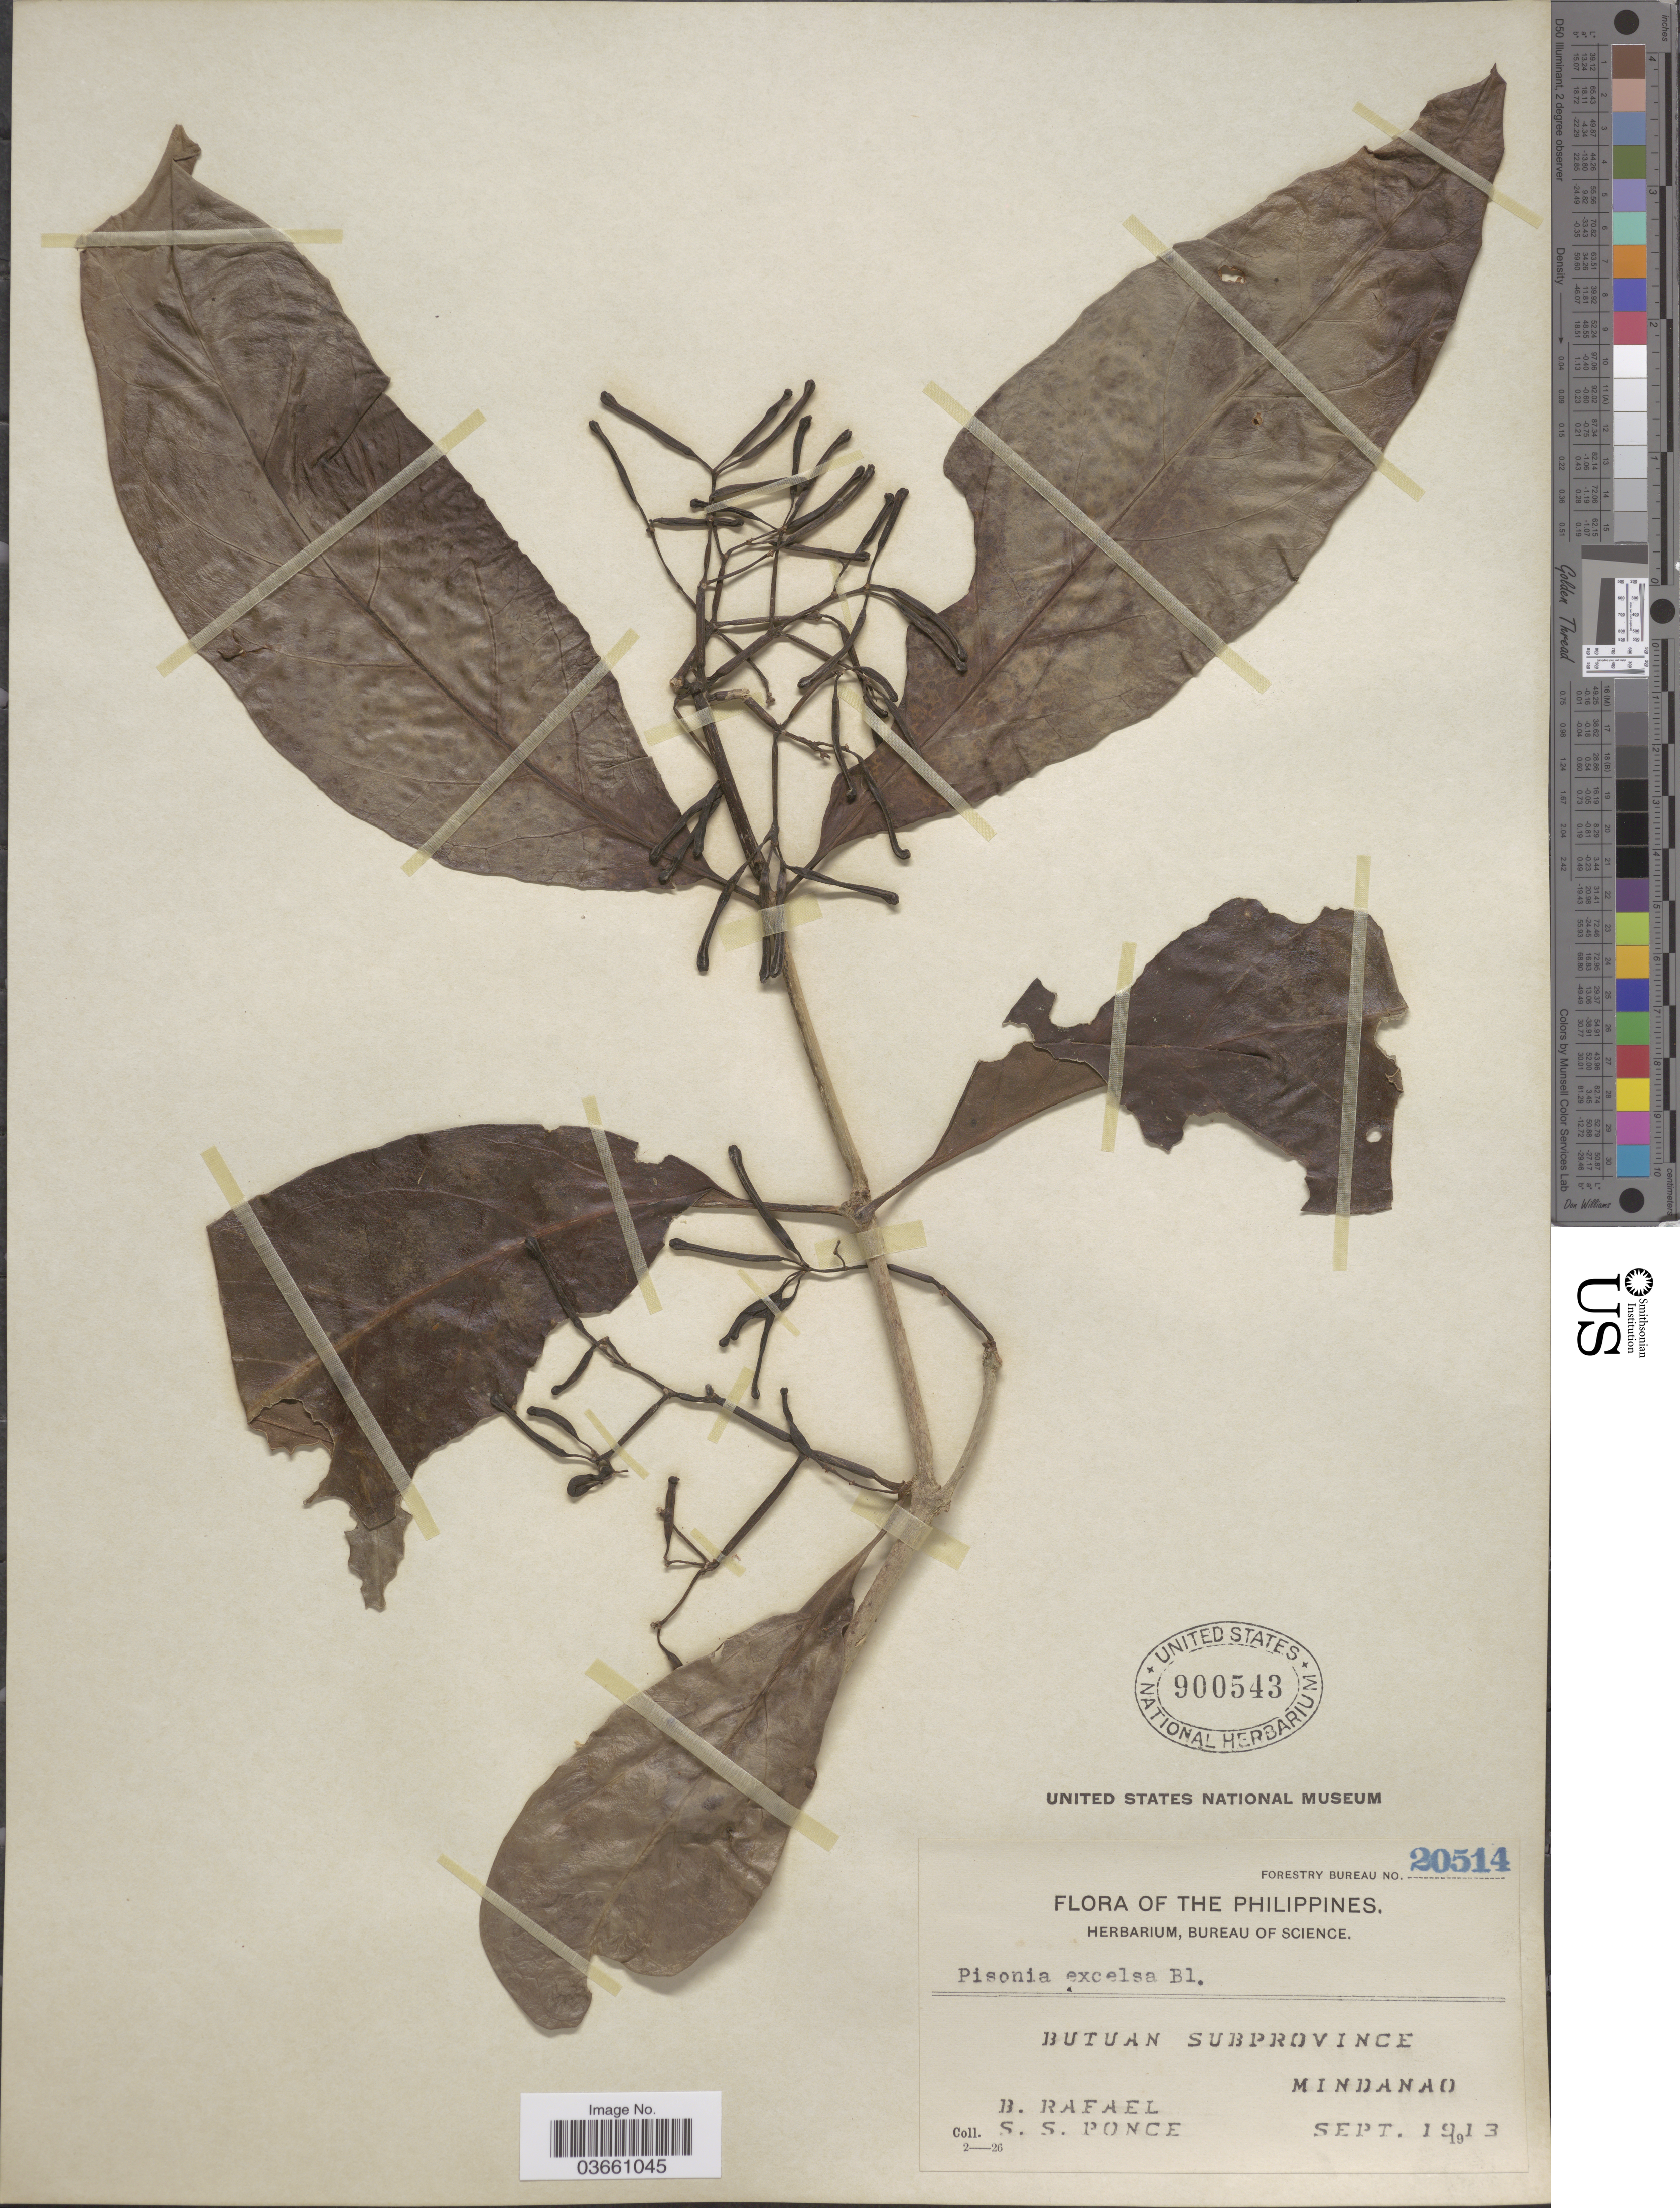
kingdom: Plantae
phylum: Tracheophyta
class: Magnoliopsida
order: Caryophyllales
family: Nyctaginaceae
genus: Pisonia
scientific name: Pisonia umbellifera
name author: (J.R. Forst. & G. Forst.) Seem.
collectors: B. Rafael & S. Ponce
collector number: Forestry Bureau 20514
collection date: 1913-09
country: Philippines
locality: Butuan Subprovince. Mindanao.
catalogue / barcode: US 900543